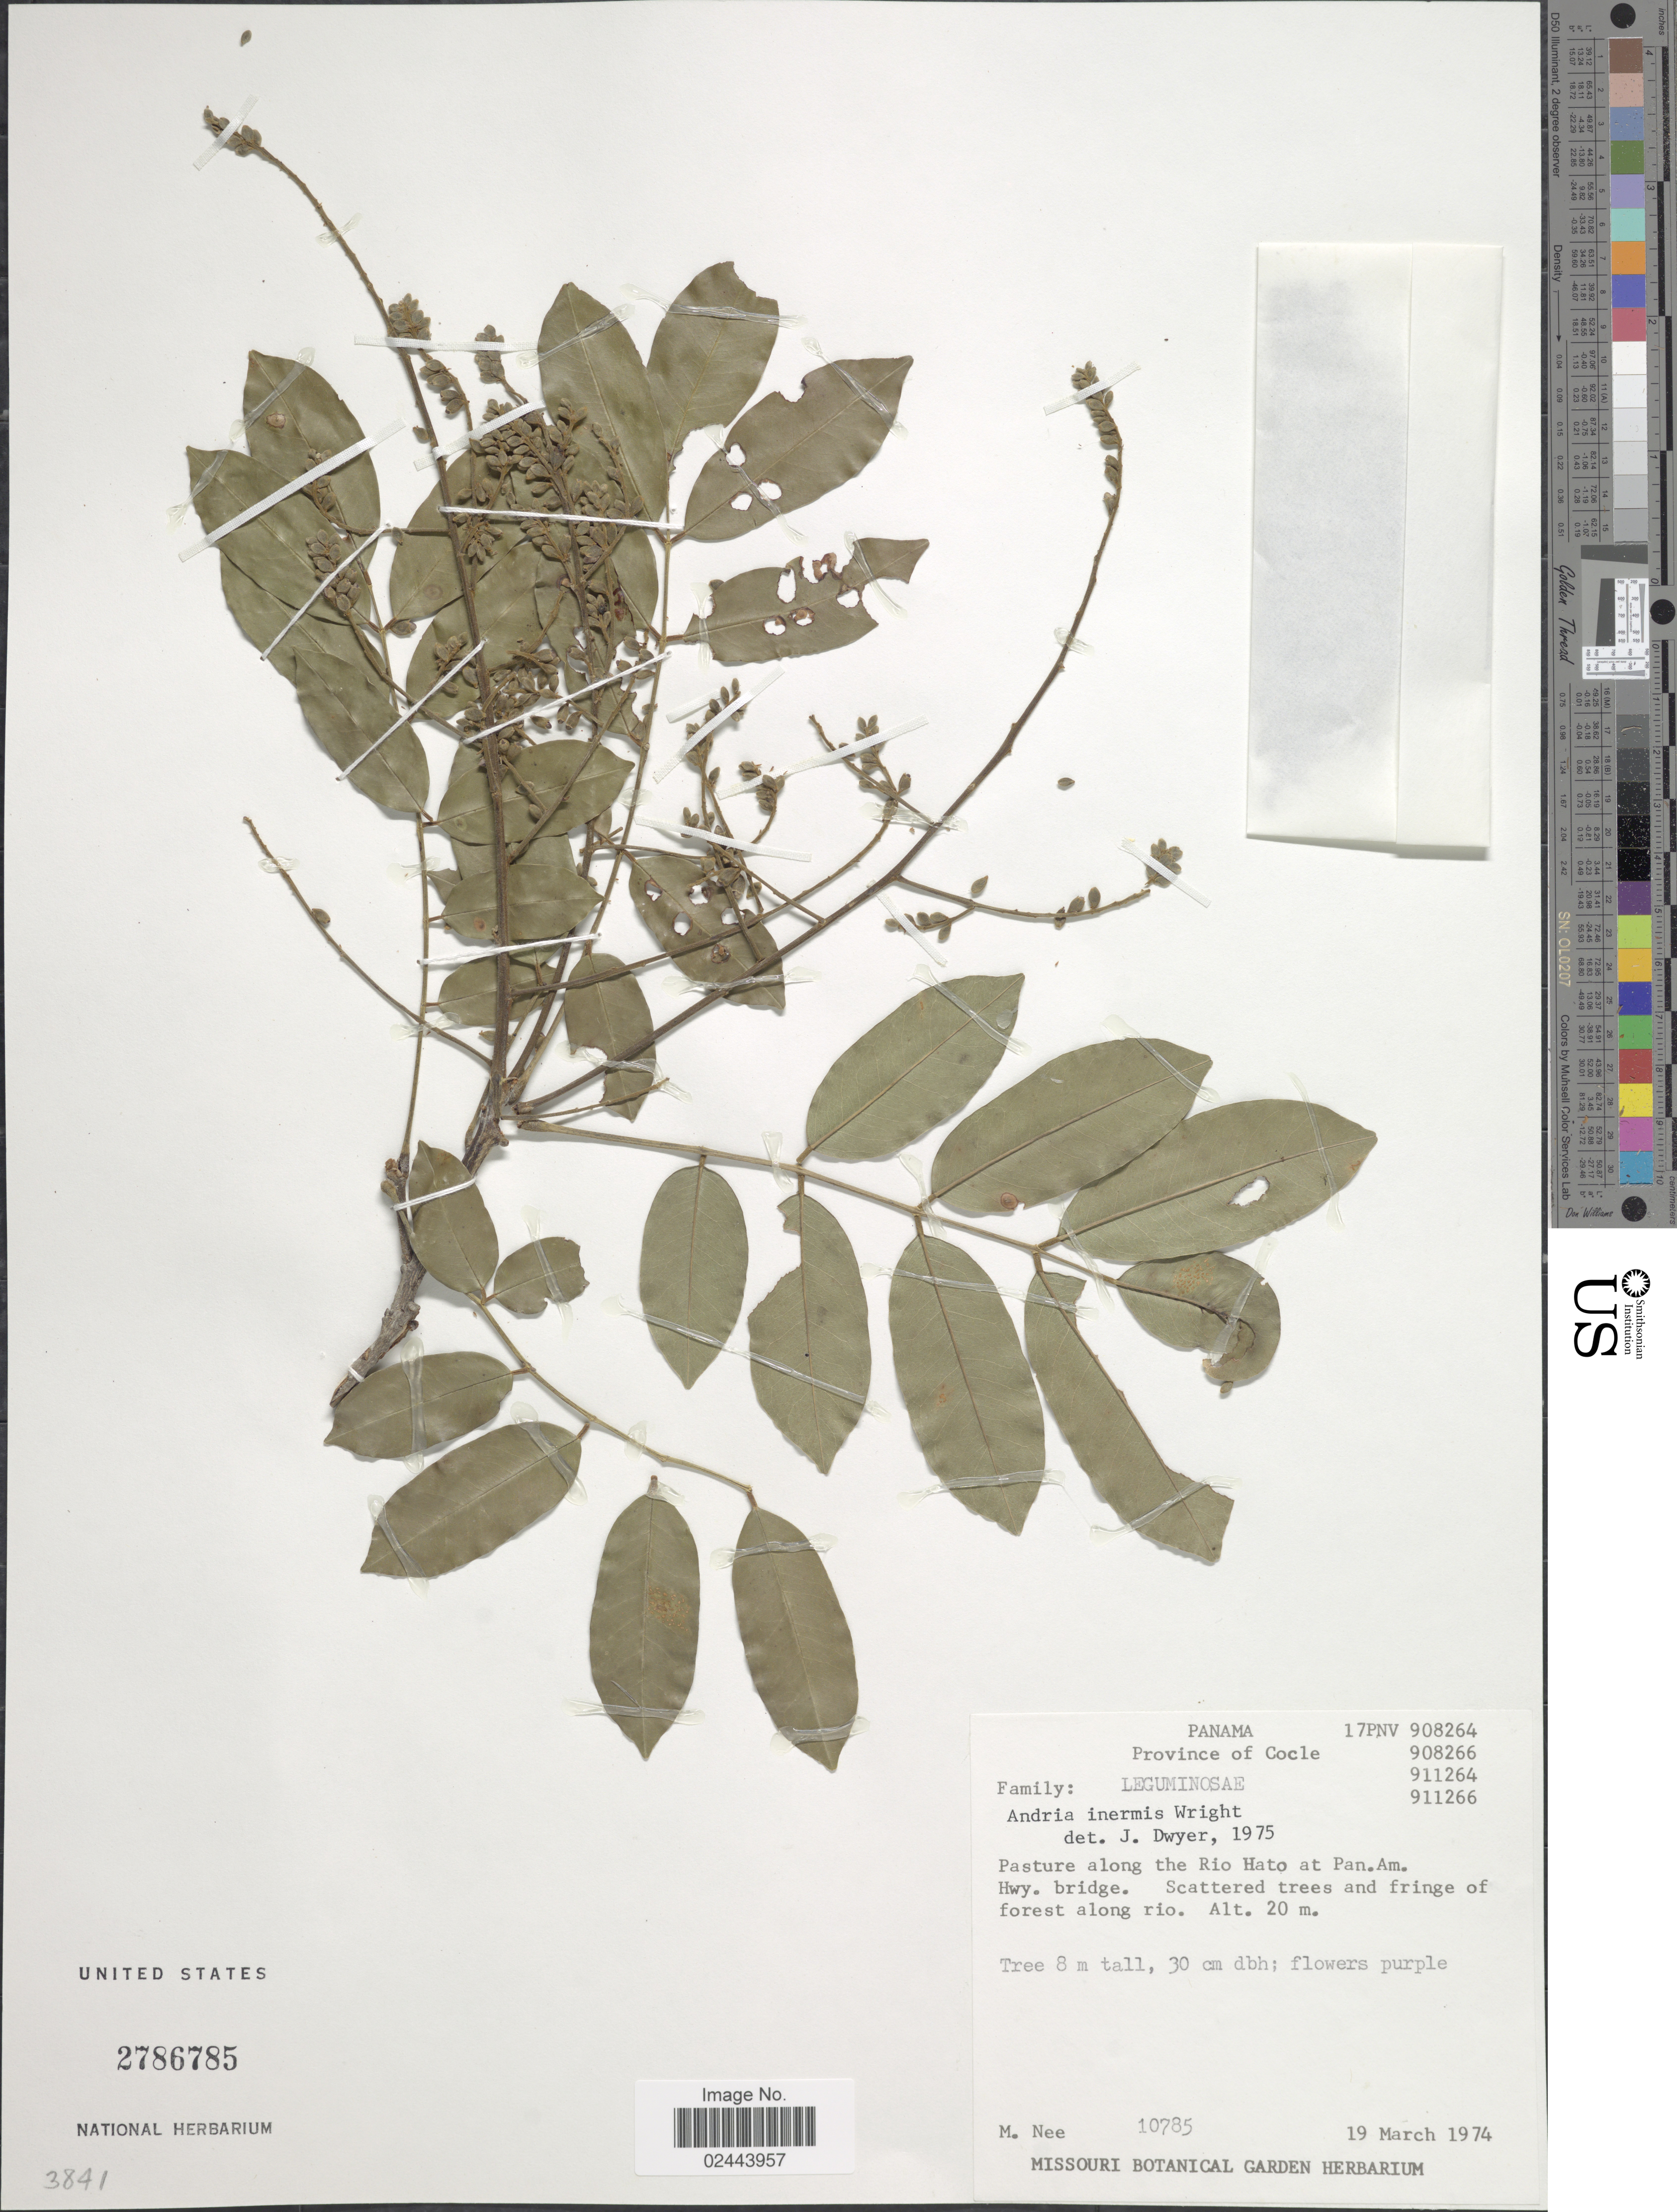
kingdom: Plantae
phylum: Tracheophyta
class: Magnoliopsida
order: Fabales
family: Fabaceae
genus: Andira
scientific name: Andira inermis subsp. inermis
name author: (W. Wright) Kunth ex DC.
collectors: M. Nee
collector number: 10785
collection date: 1974-03-19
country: Panama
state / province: Coclé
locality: Pasture along the Rio Hato at Pan. Am. Hwy. bridge. Scattered trees and fringe of forest along rio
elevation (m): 20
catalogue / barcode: US 2786785